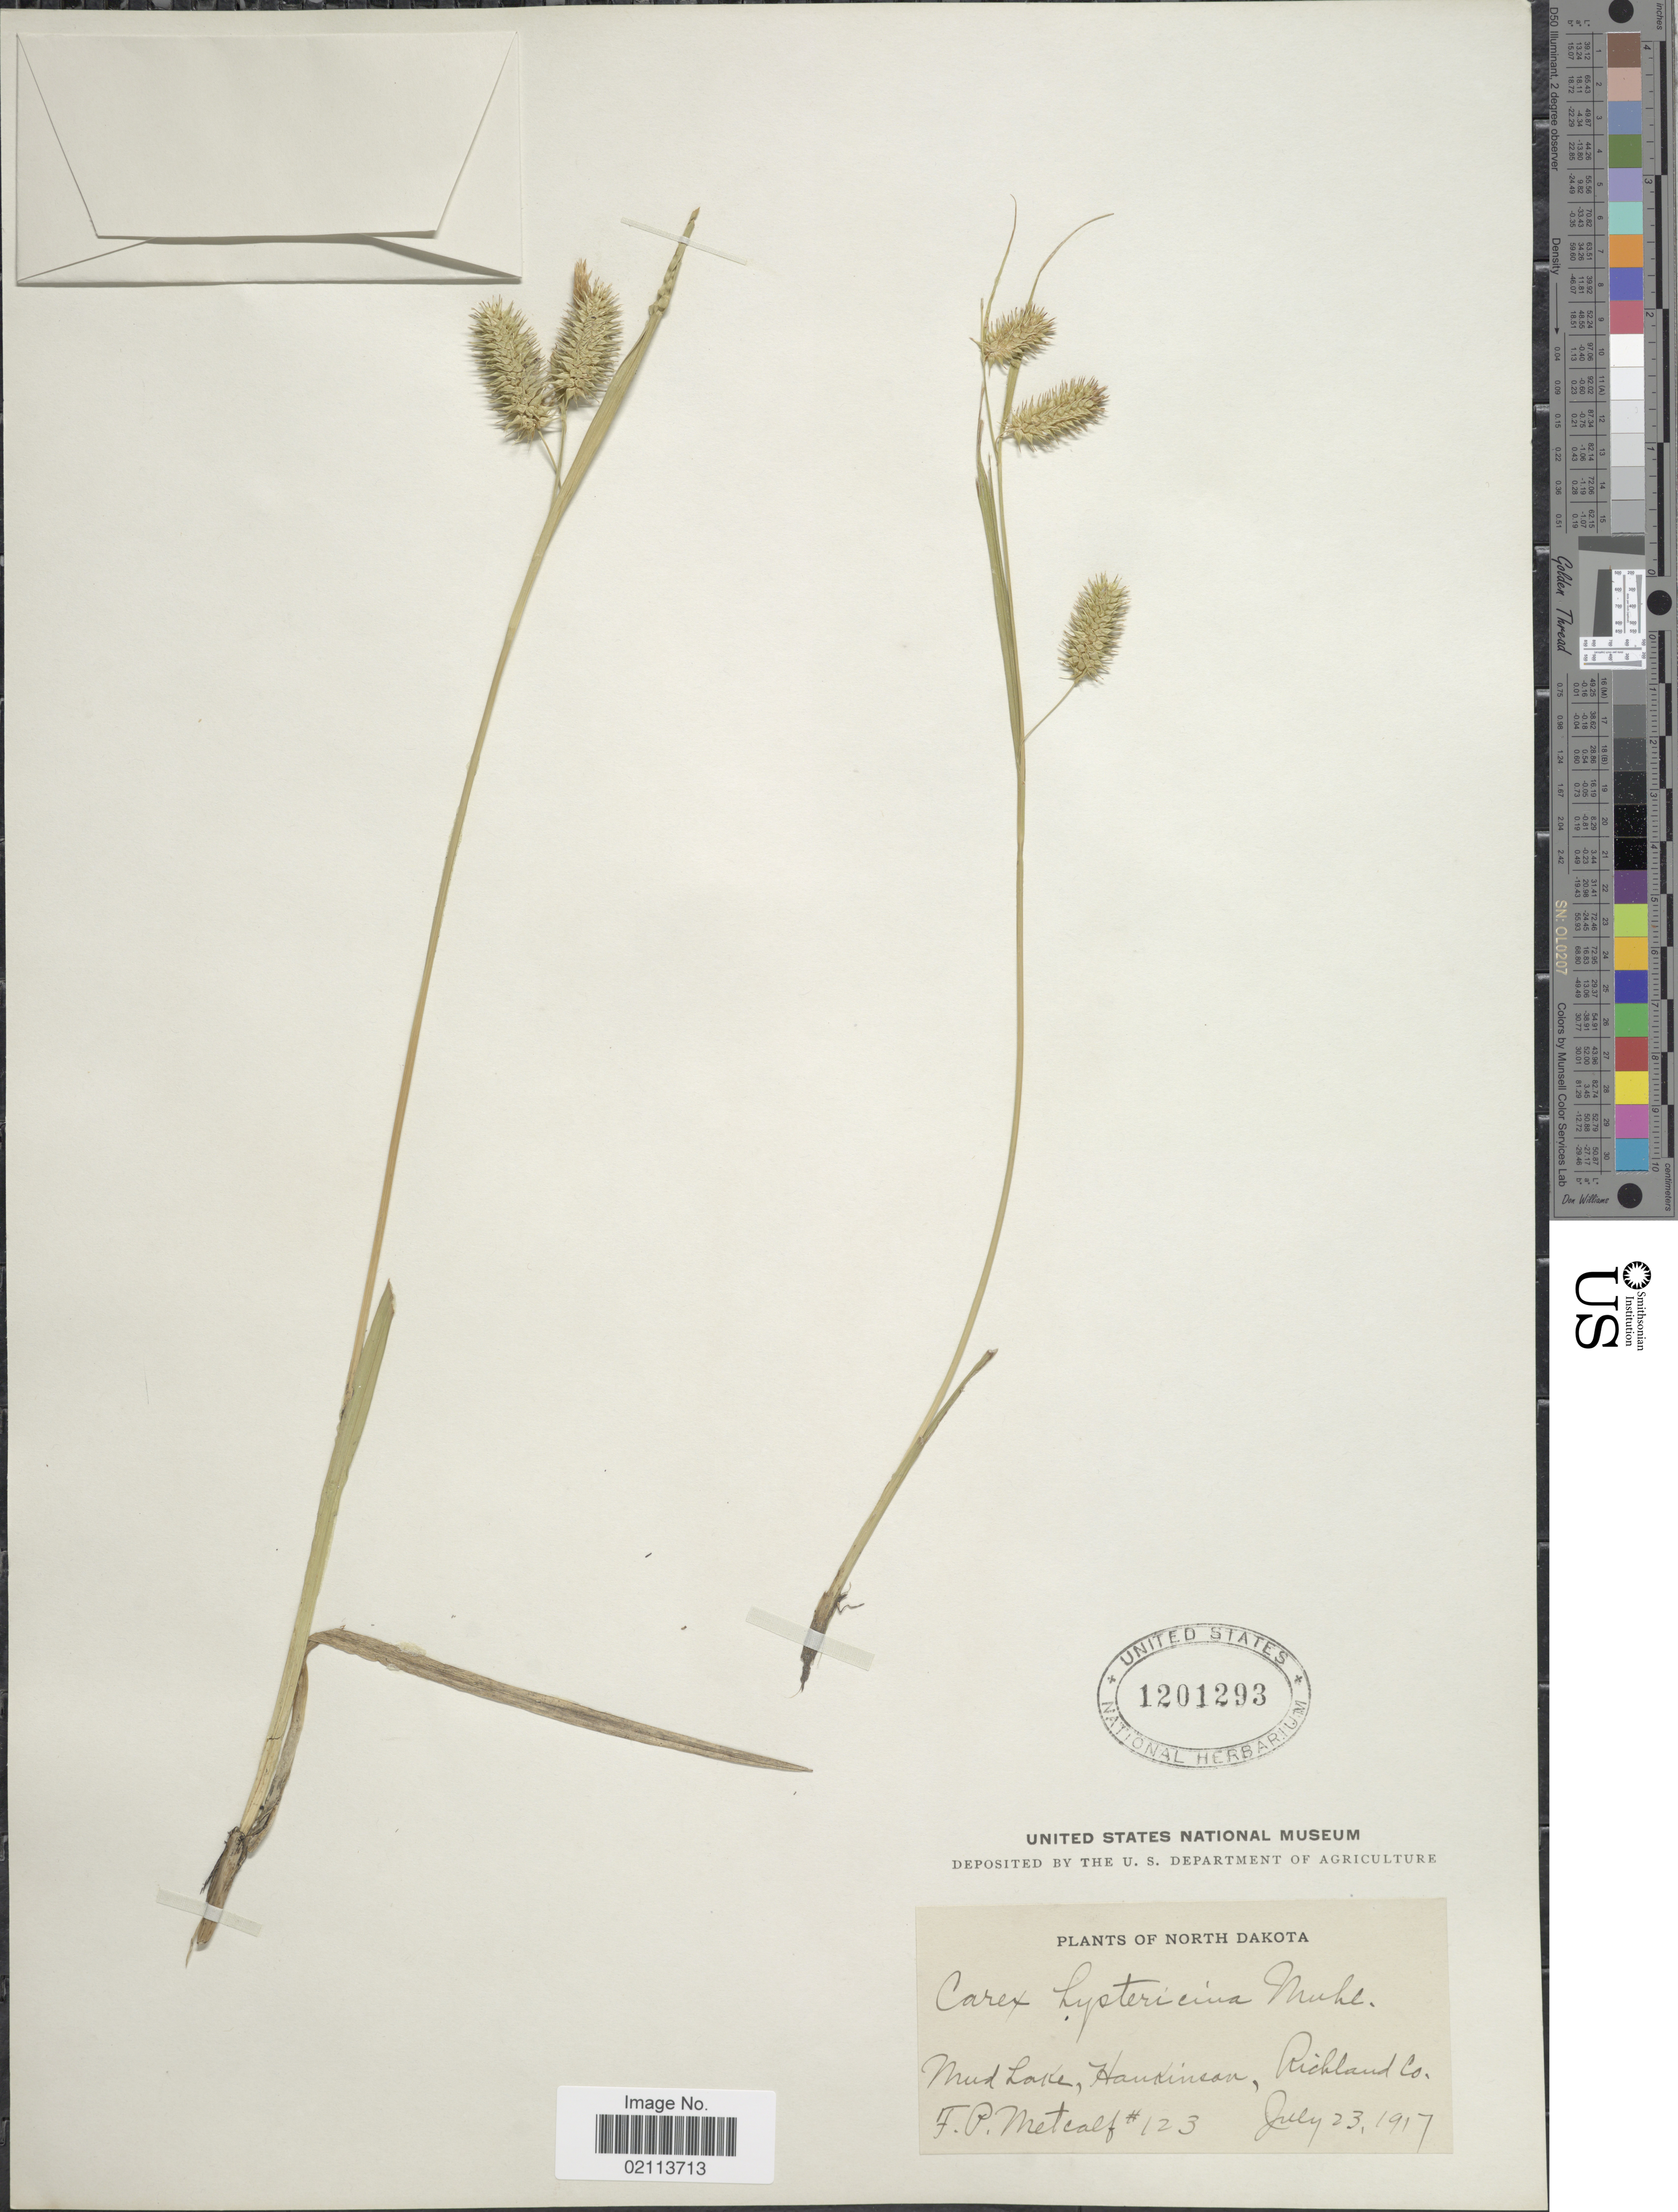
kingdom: Plantae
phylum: Tracheophyta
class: Liliopsida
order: Poales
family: Cyperaceae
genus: Carex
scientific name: Carex hystericina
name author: Muhl. ex Willd.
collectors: F. Metcalf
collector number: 123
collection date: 1917-07-23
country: United States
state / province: North Dakota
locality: Mud Lake, Haukinson, Richland Co.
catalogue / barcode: US 1201293